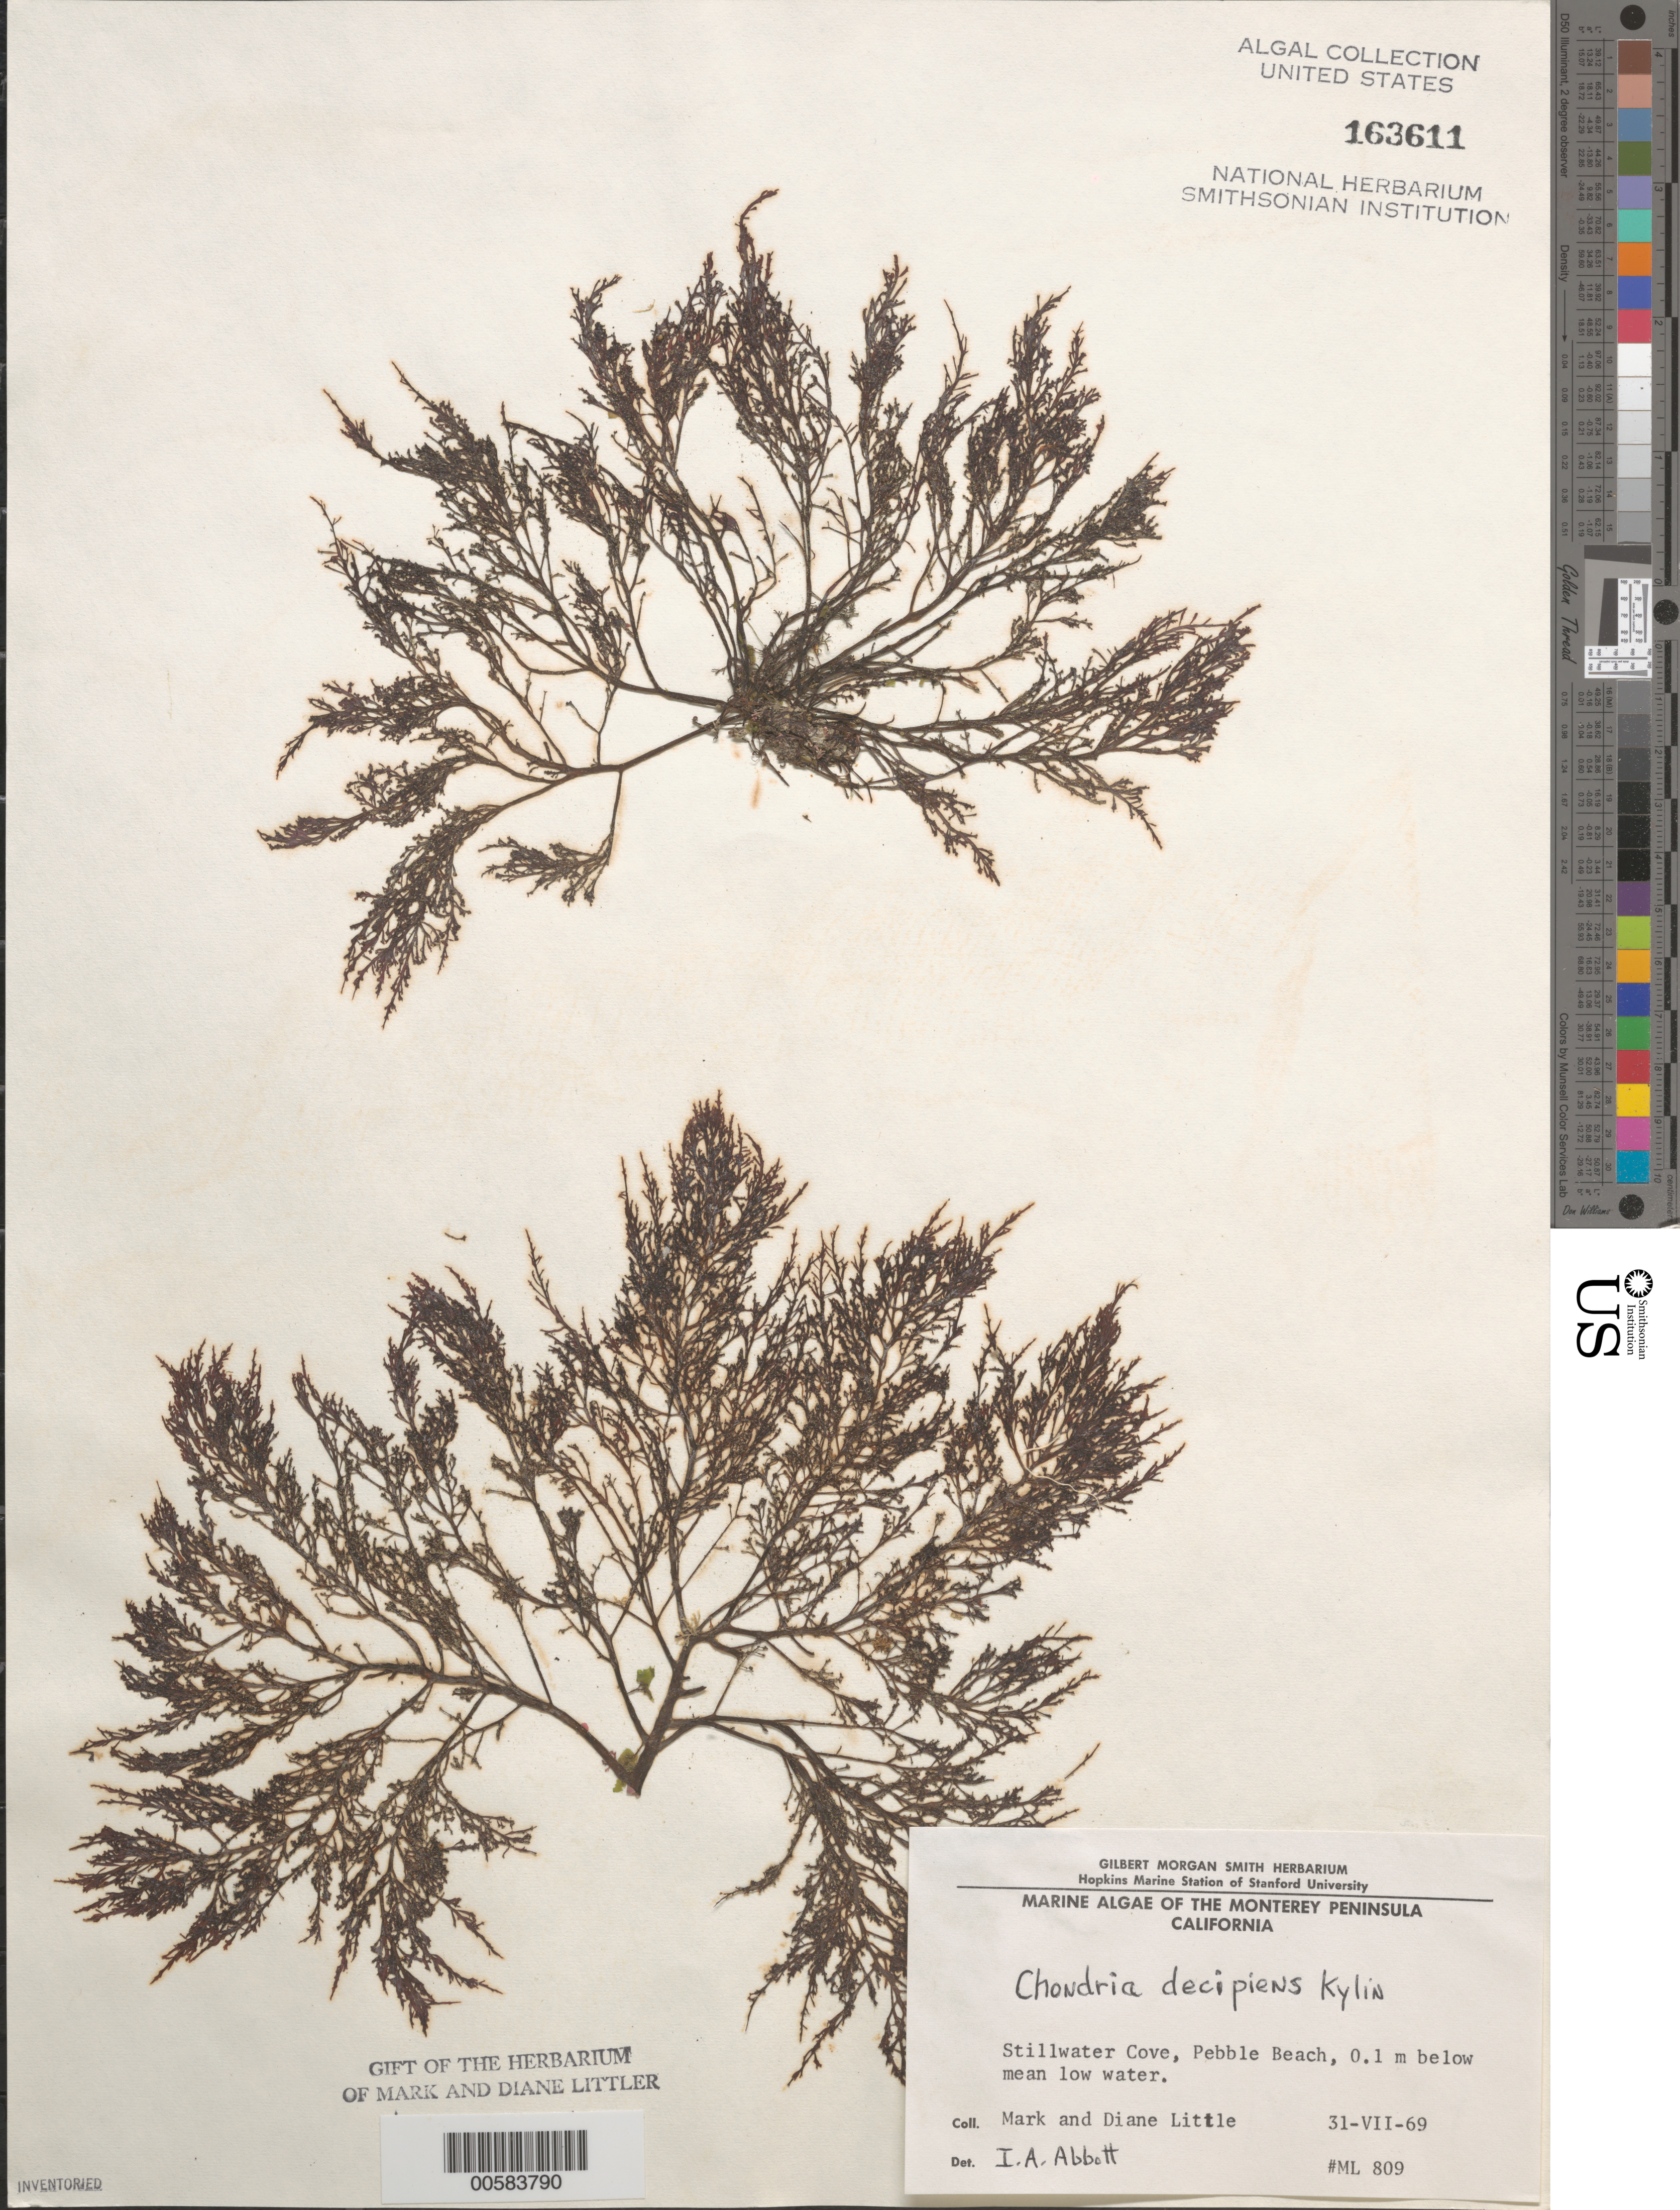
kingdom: Plantae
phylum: Rhodophyta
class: Florideophyceae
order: Ceramiales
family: Rhodomelaceae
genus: Chondria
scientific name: Chondria decipiens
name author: Kylin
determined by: Abbott, Isabella A.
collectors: M. M. Littler & D. S. Littler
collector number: ML 809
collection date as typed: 31 Jul 1969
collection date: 1969-07-31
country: United States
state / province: California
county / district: Monterey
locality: Stillwater Cove, Pebble Beach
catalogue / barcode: US 163611